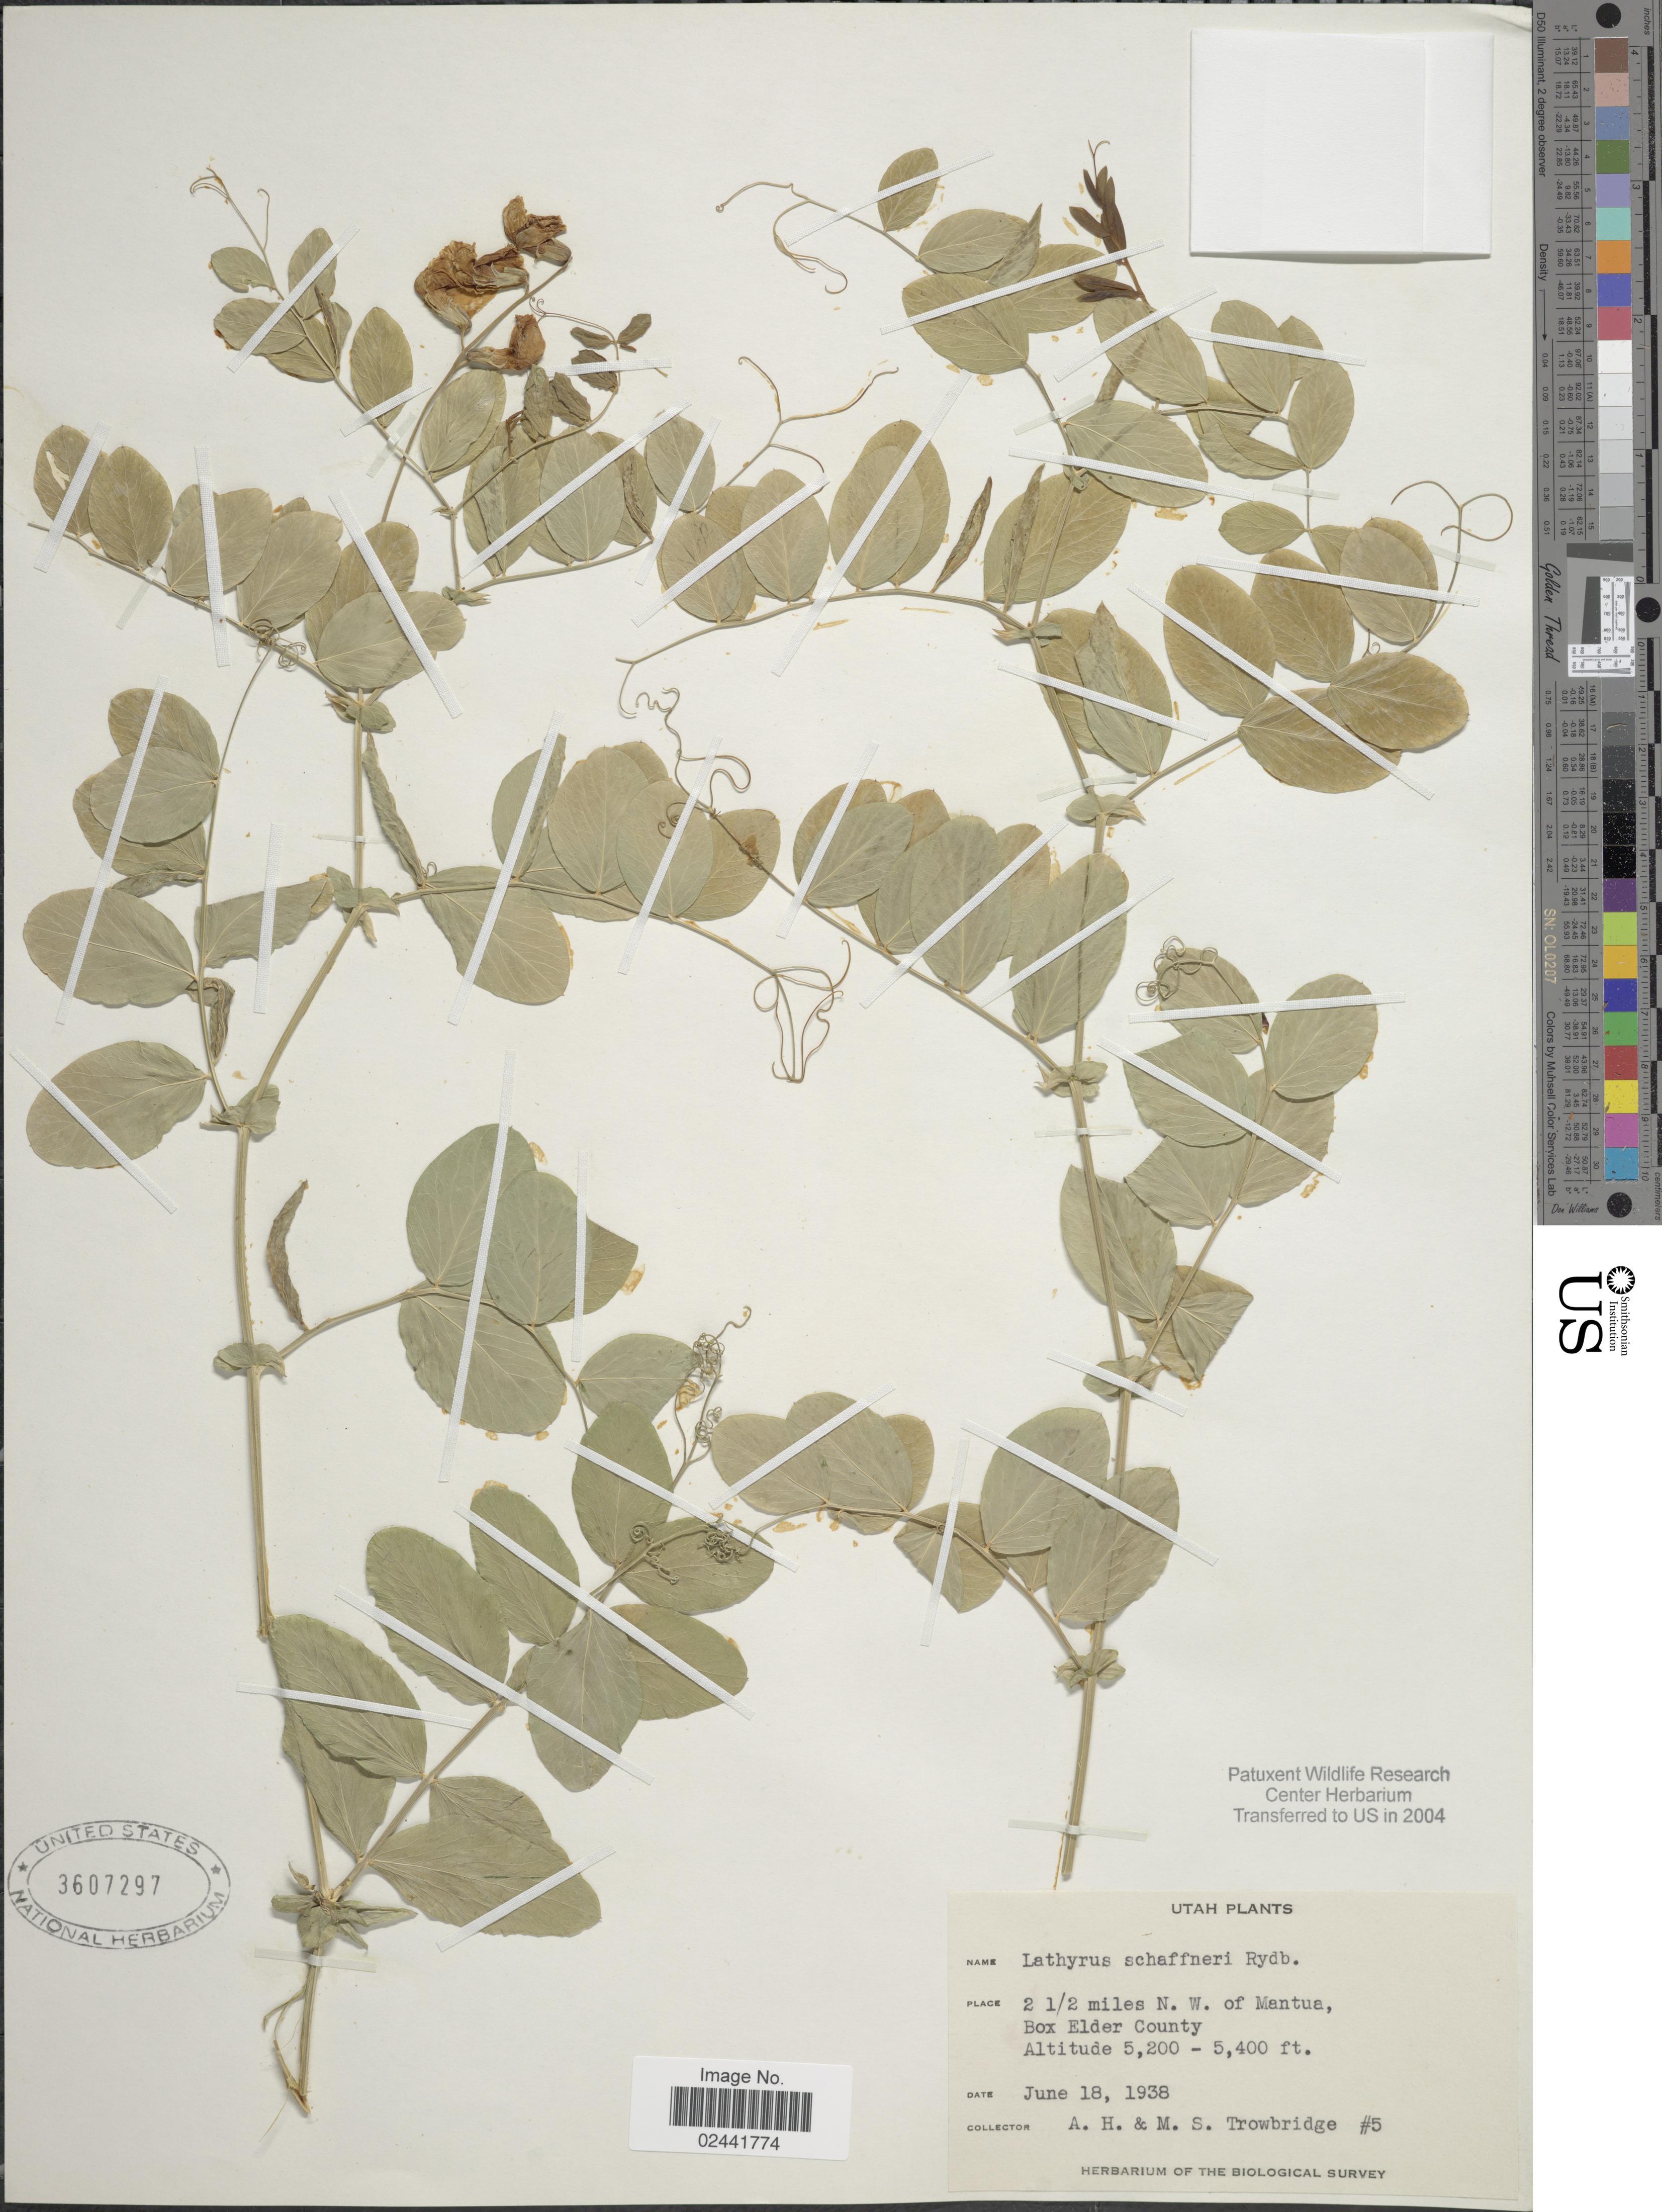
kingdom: Plantae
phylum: Tracheophyta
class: Magnoliopsida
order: Fabales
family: Fabaceae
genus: Lathyrus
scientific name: Lathyrus schaffneri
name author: Rydb.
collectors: A. H. Trowbridge & M. Trowbridge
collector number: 5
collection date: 1938-06-18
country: United States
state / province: Utah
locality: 2½ miles N.W. of Mantua, Box Elder County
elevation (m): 1585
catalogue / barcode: US 3607297